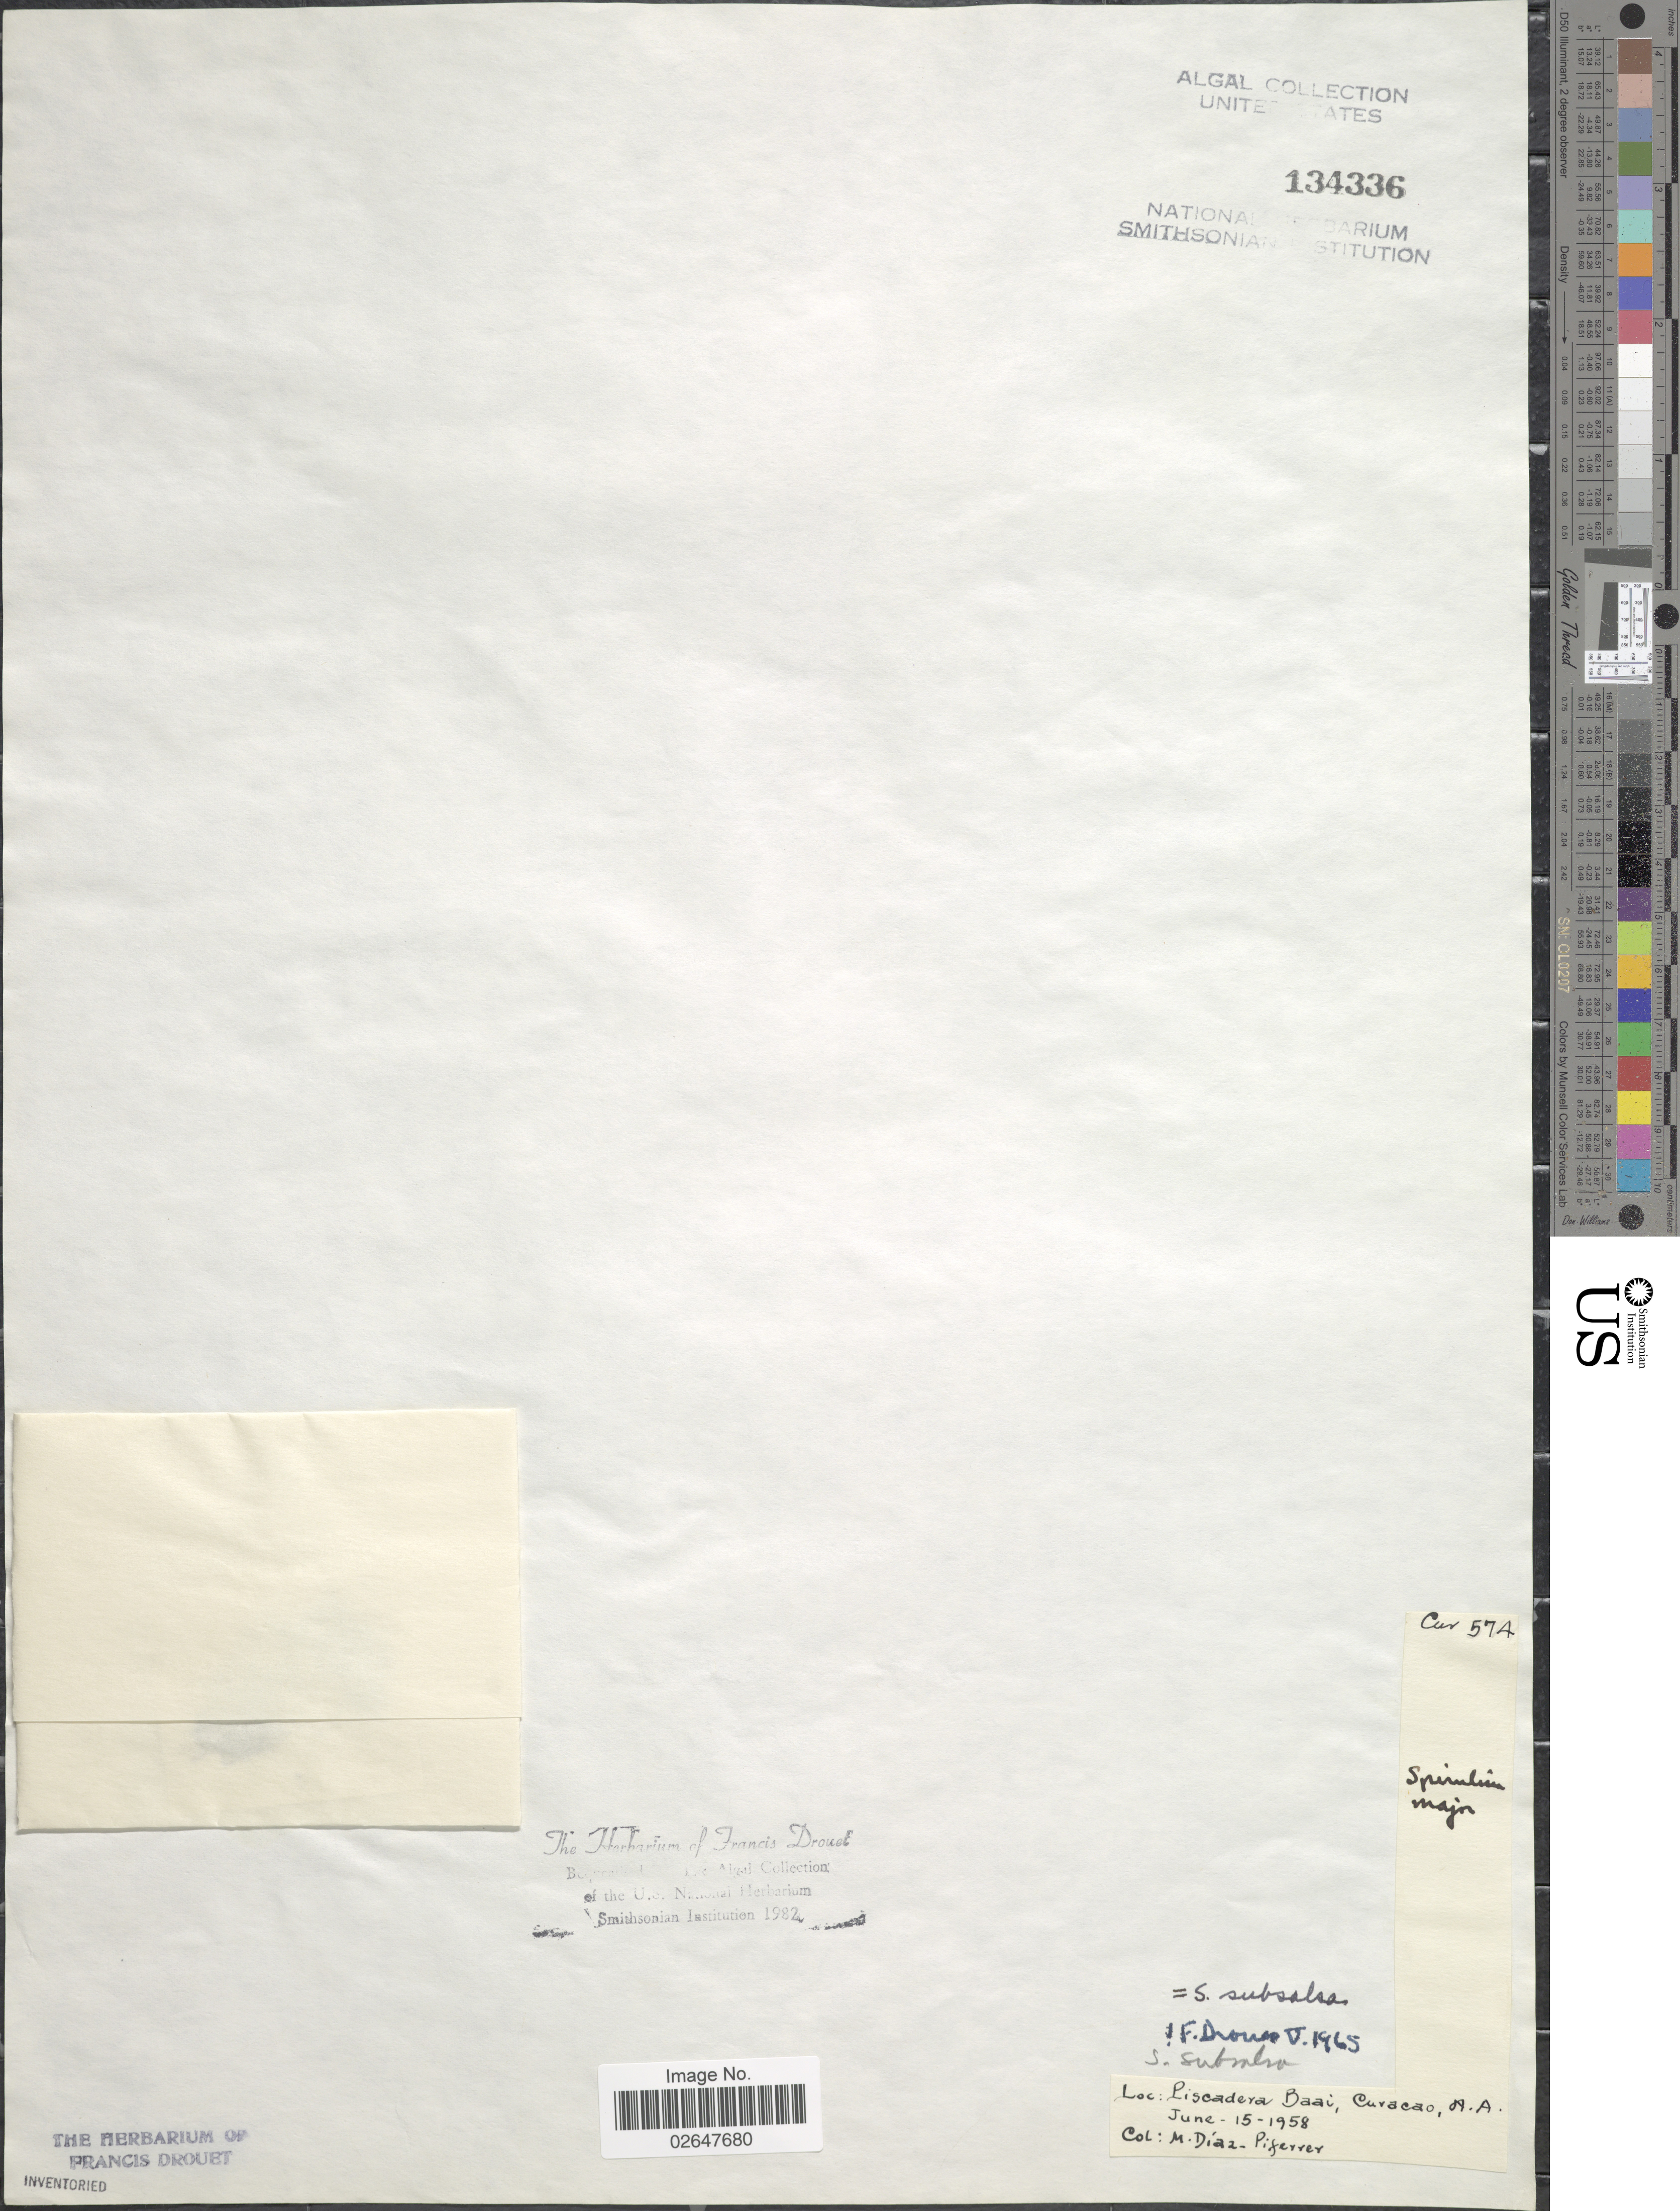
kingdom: Bacteria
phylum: Cyanobacteria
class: Cyanobacteriia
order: Cyanobacteriales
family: Spirulinaceae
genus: Spirulina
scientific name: Spirulina subsalsa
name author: Oersted ex Gomont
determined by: Drouet, F. E.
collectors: M. Diaz-Piferrer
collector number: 574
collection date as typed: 15 Jun 1958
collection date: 1958-06-15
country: Curaçao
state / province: ABC Islands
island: Curaçao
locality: Piscadera Baai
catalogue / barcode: US 134336